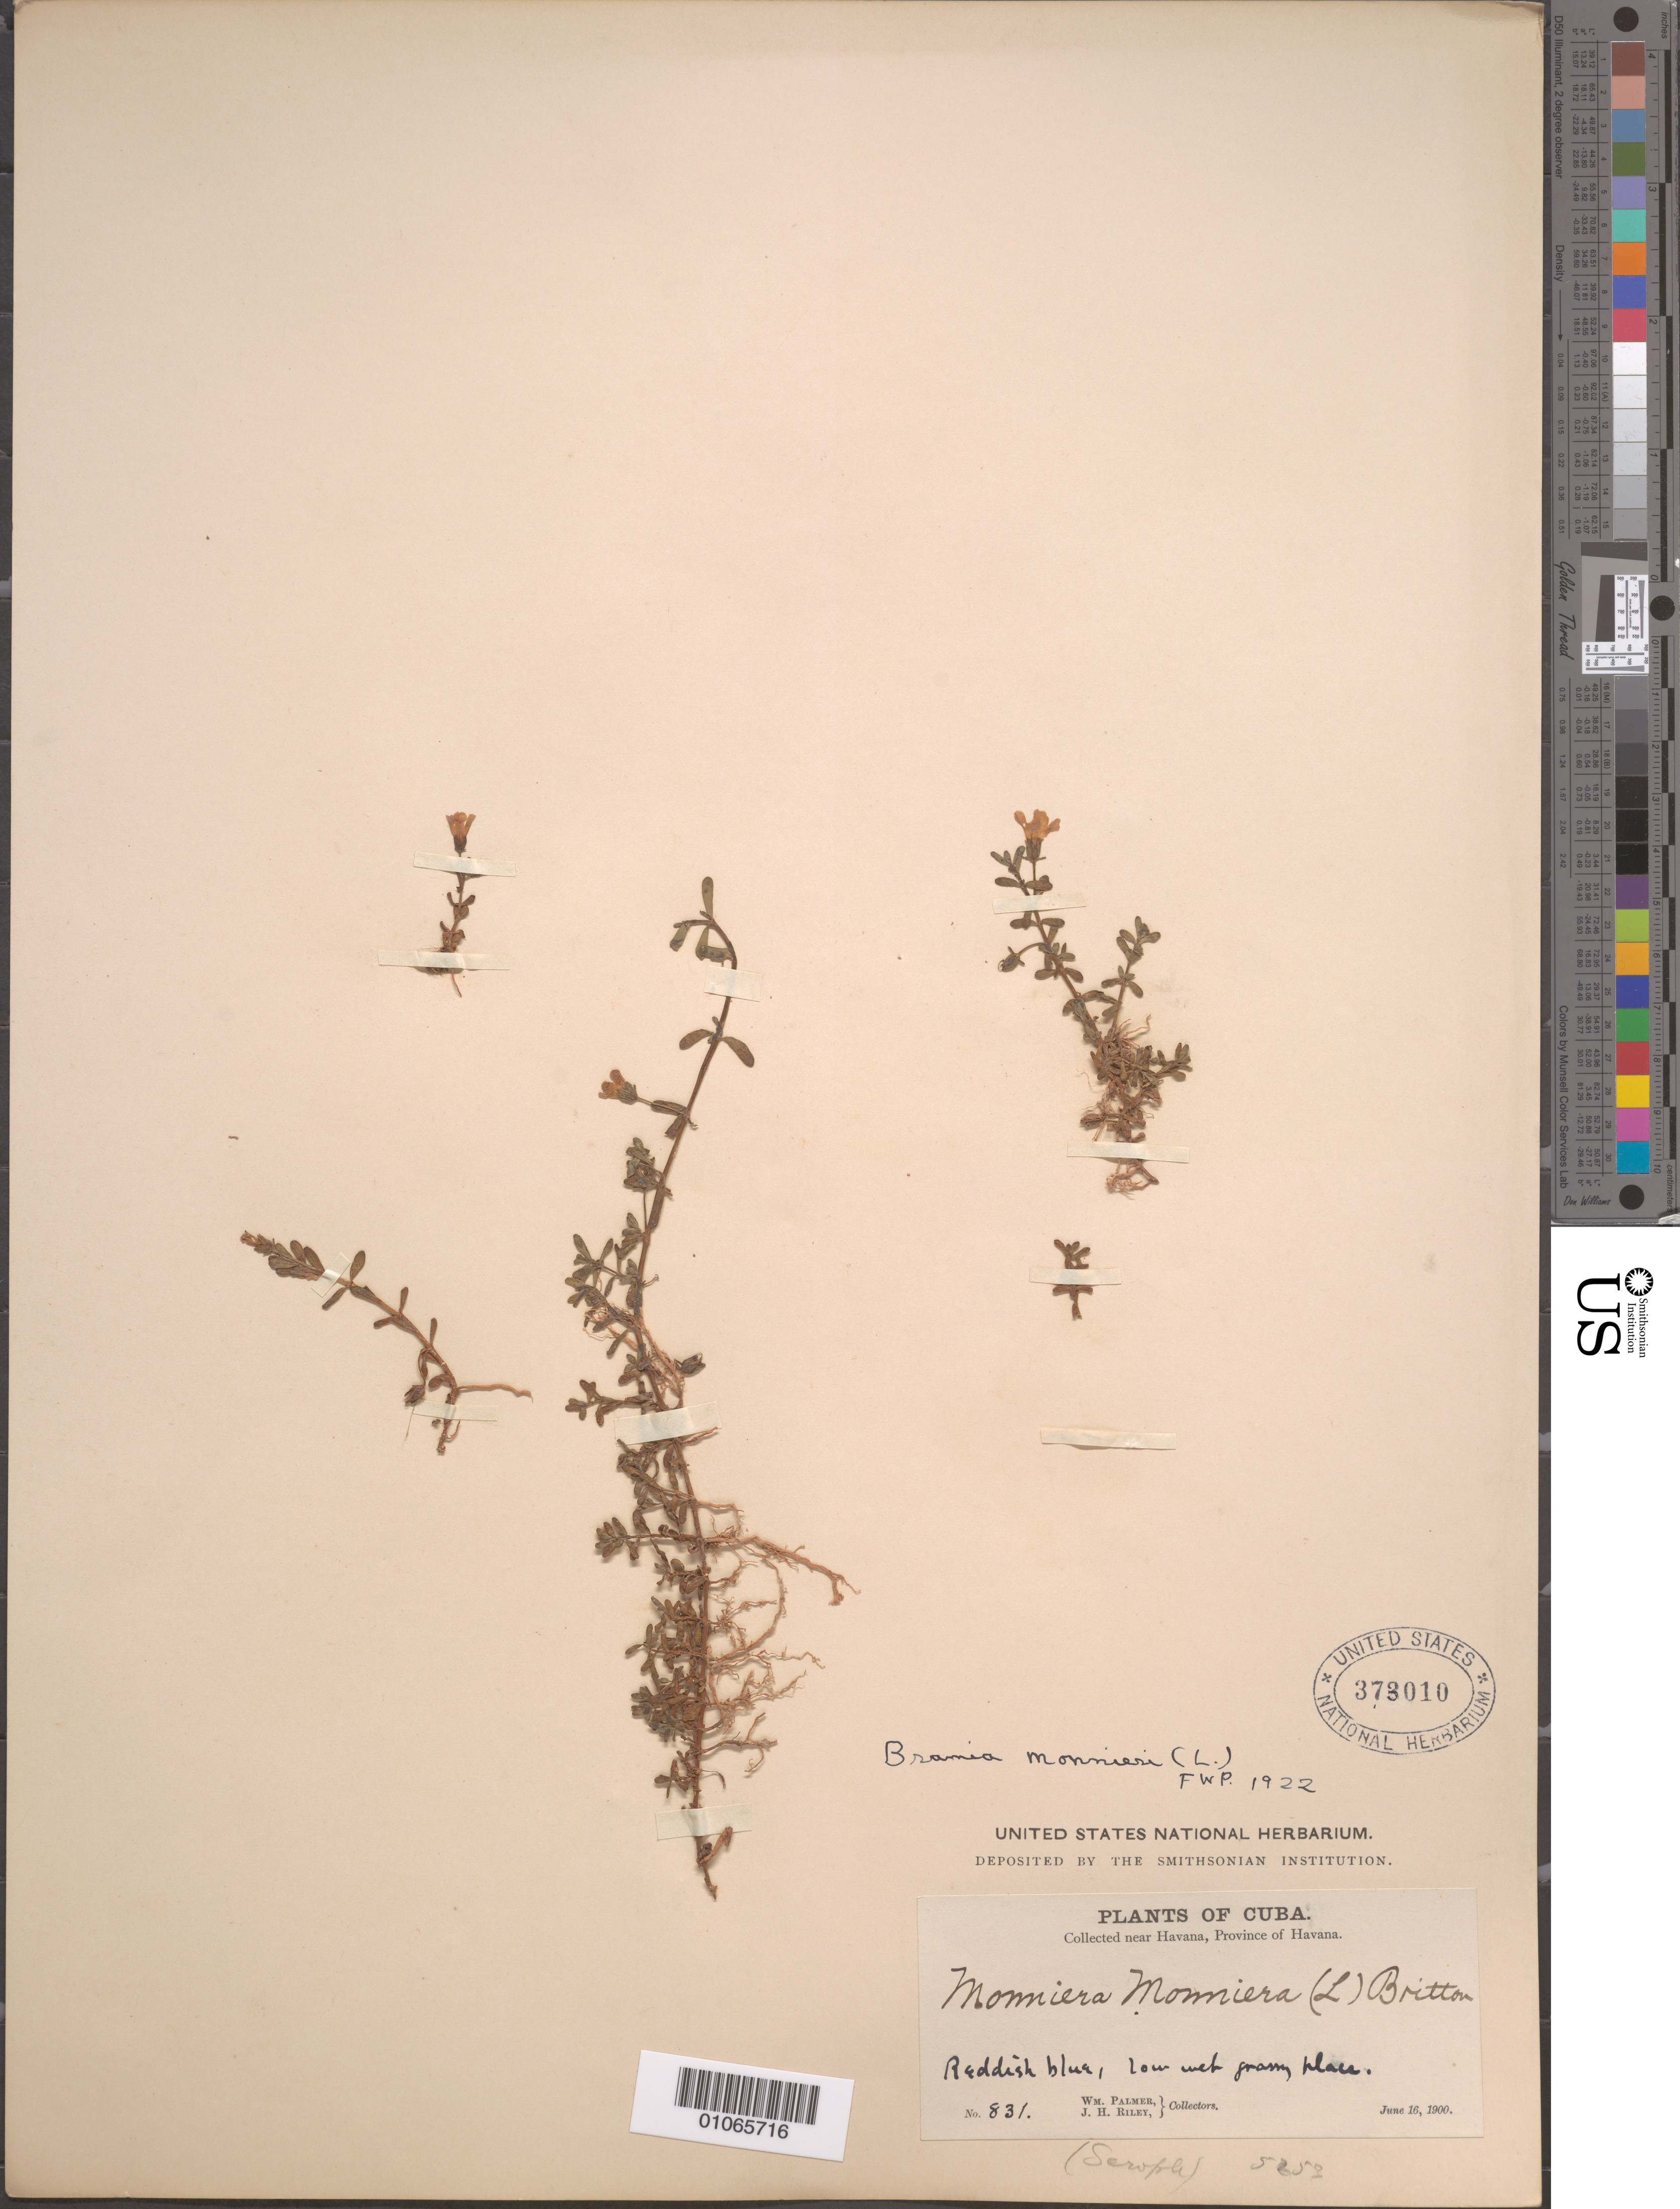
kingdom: Plantae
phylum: Tracheophyta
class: Magnoliopsida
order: Lamiales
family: Plantaginaceae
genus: Bacopa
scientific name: Bacopa monnieri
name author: (L.) Pennell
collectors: W. Palmer & J. H. Riley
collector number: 831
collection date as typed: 16 Jun 1900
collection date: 1900-06-16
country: Cuba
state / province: La Habana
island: Cuba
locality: Low wet growing places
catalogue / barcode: US 373010